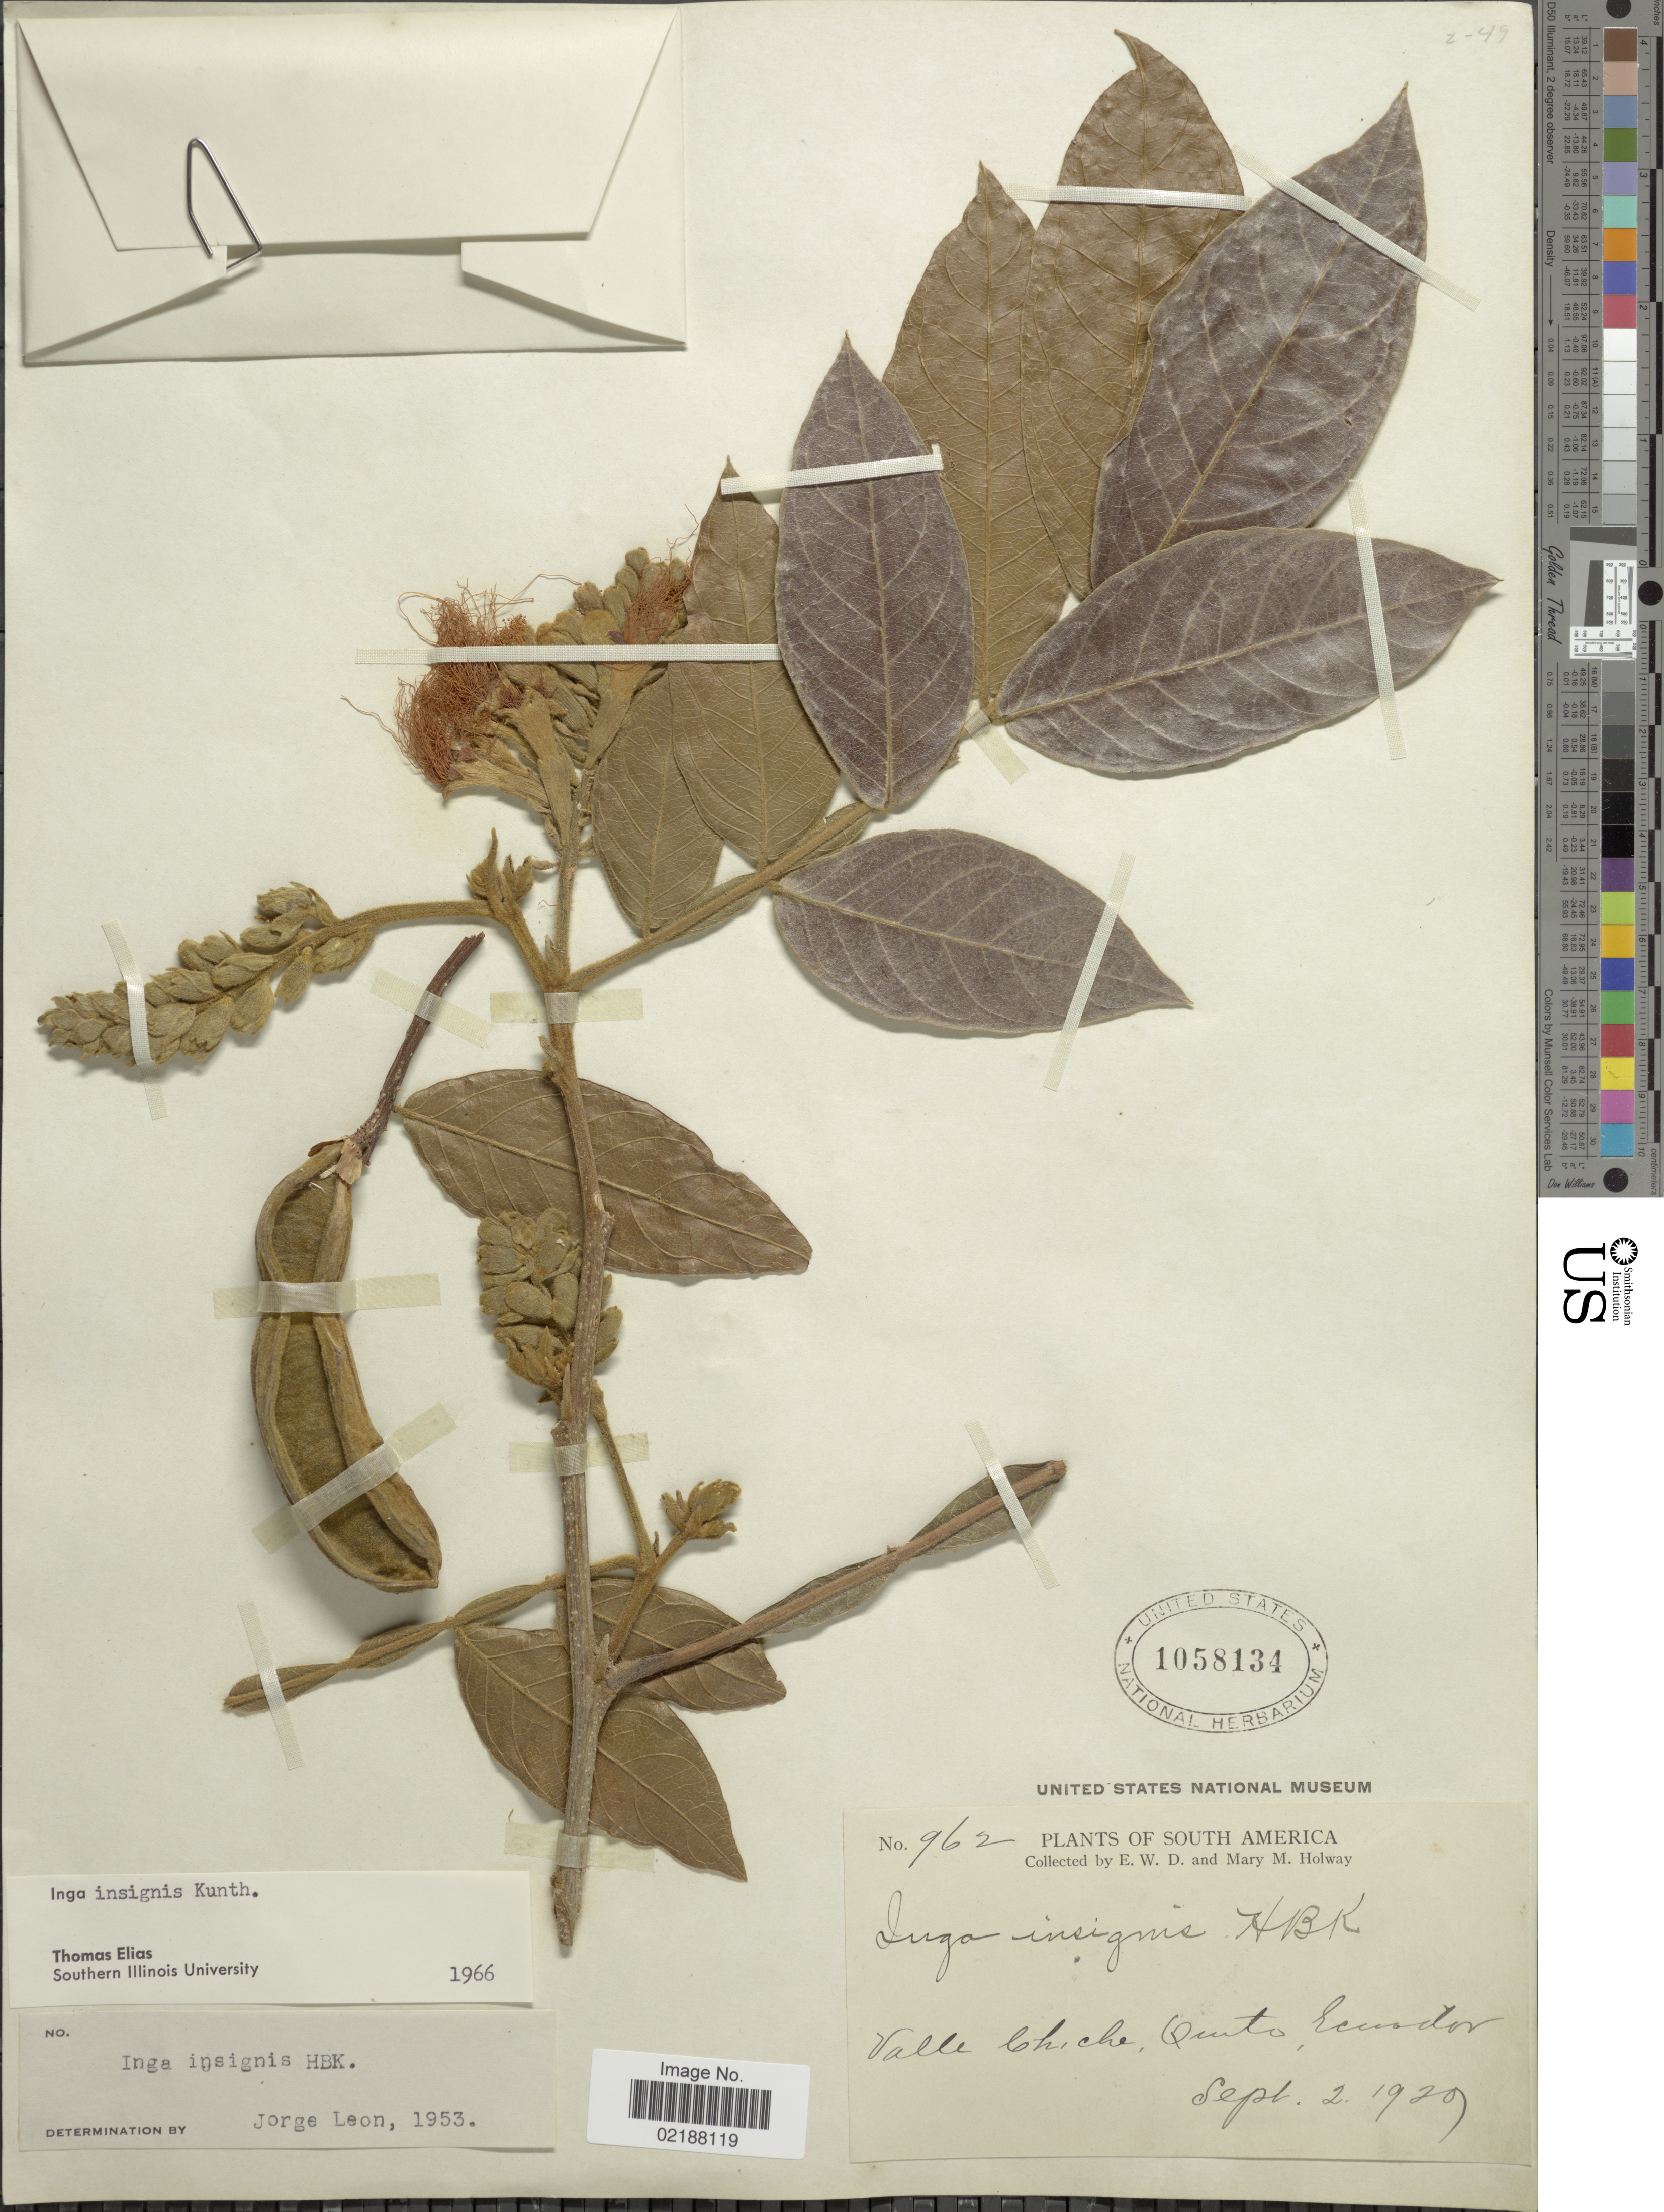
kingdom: Plantae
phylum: Tracheophyta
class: Magnoliopsida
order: Fabales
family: Fabaceae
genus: Inga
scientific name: Inga insignis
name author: Kunth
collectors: E. W. D. Holway & M. M. Holway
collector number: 962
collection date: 1929-09-02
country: Ecuador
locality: Valle Chiche, Quito, Ecuador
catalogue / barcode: US 1058134